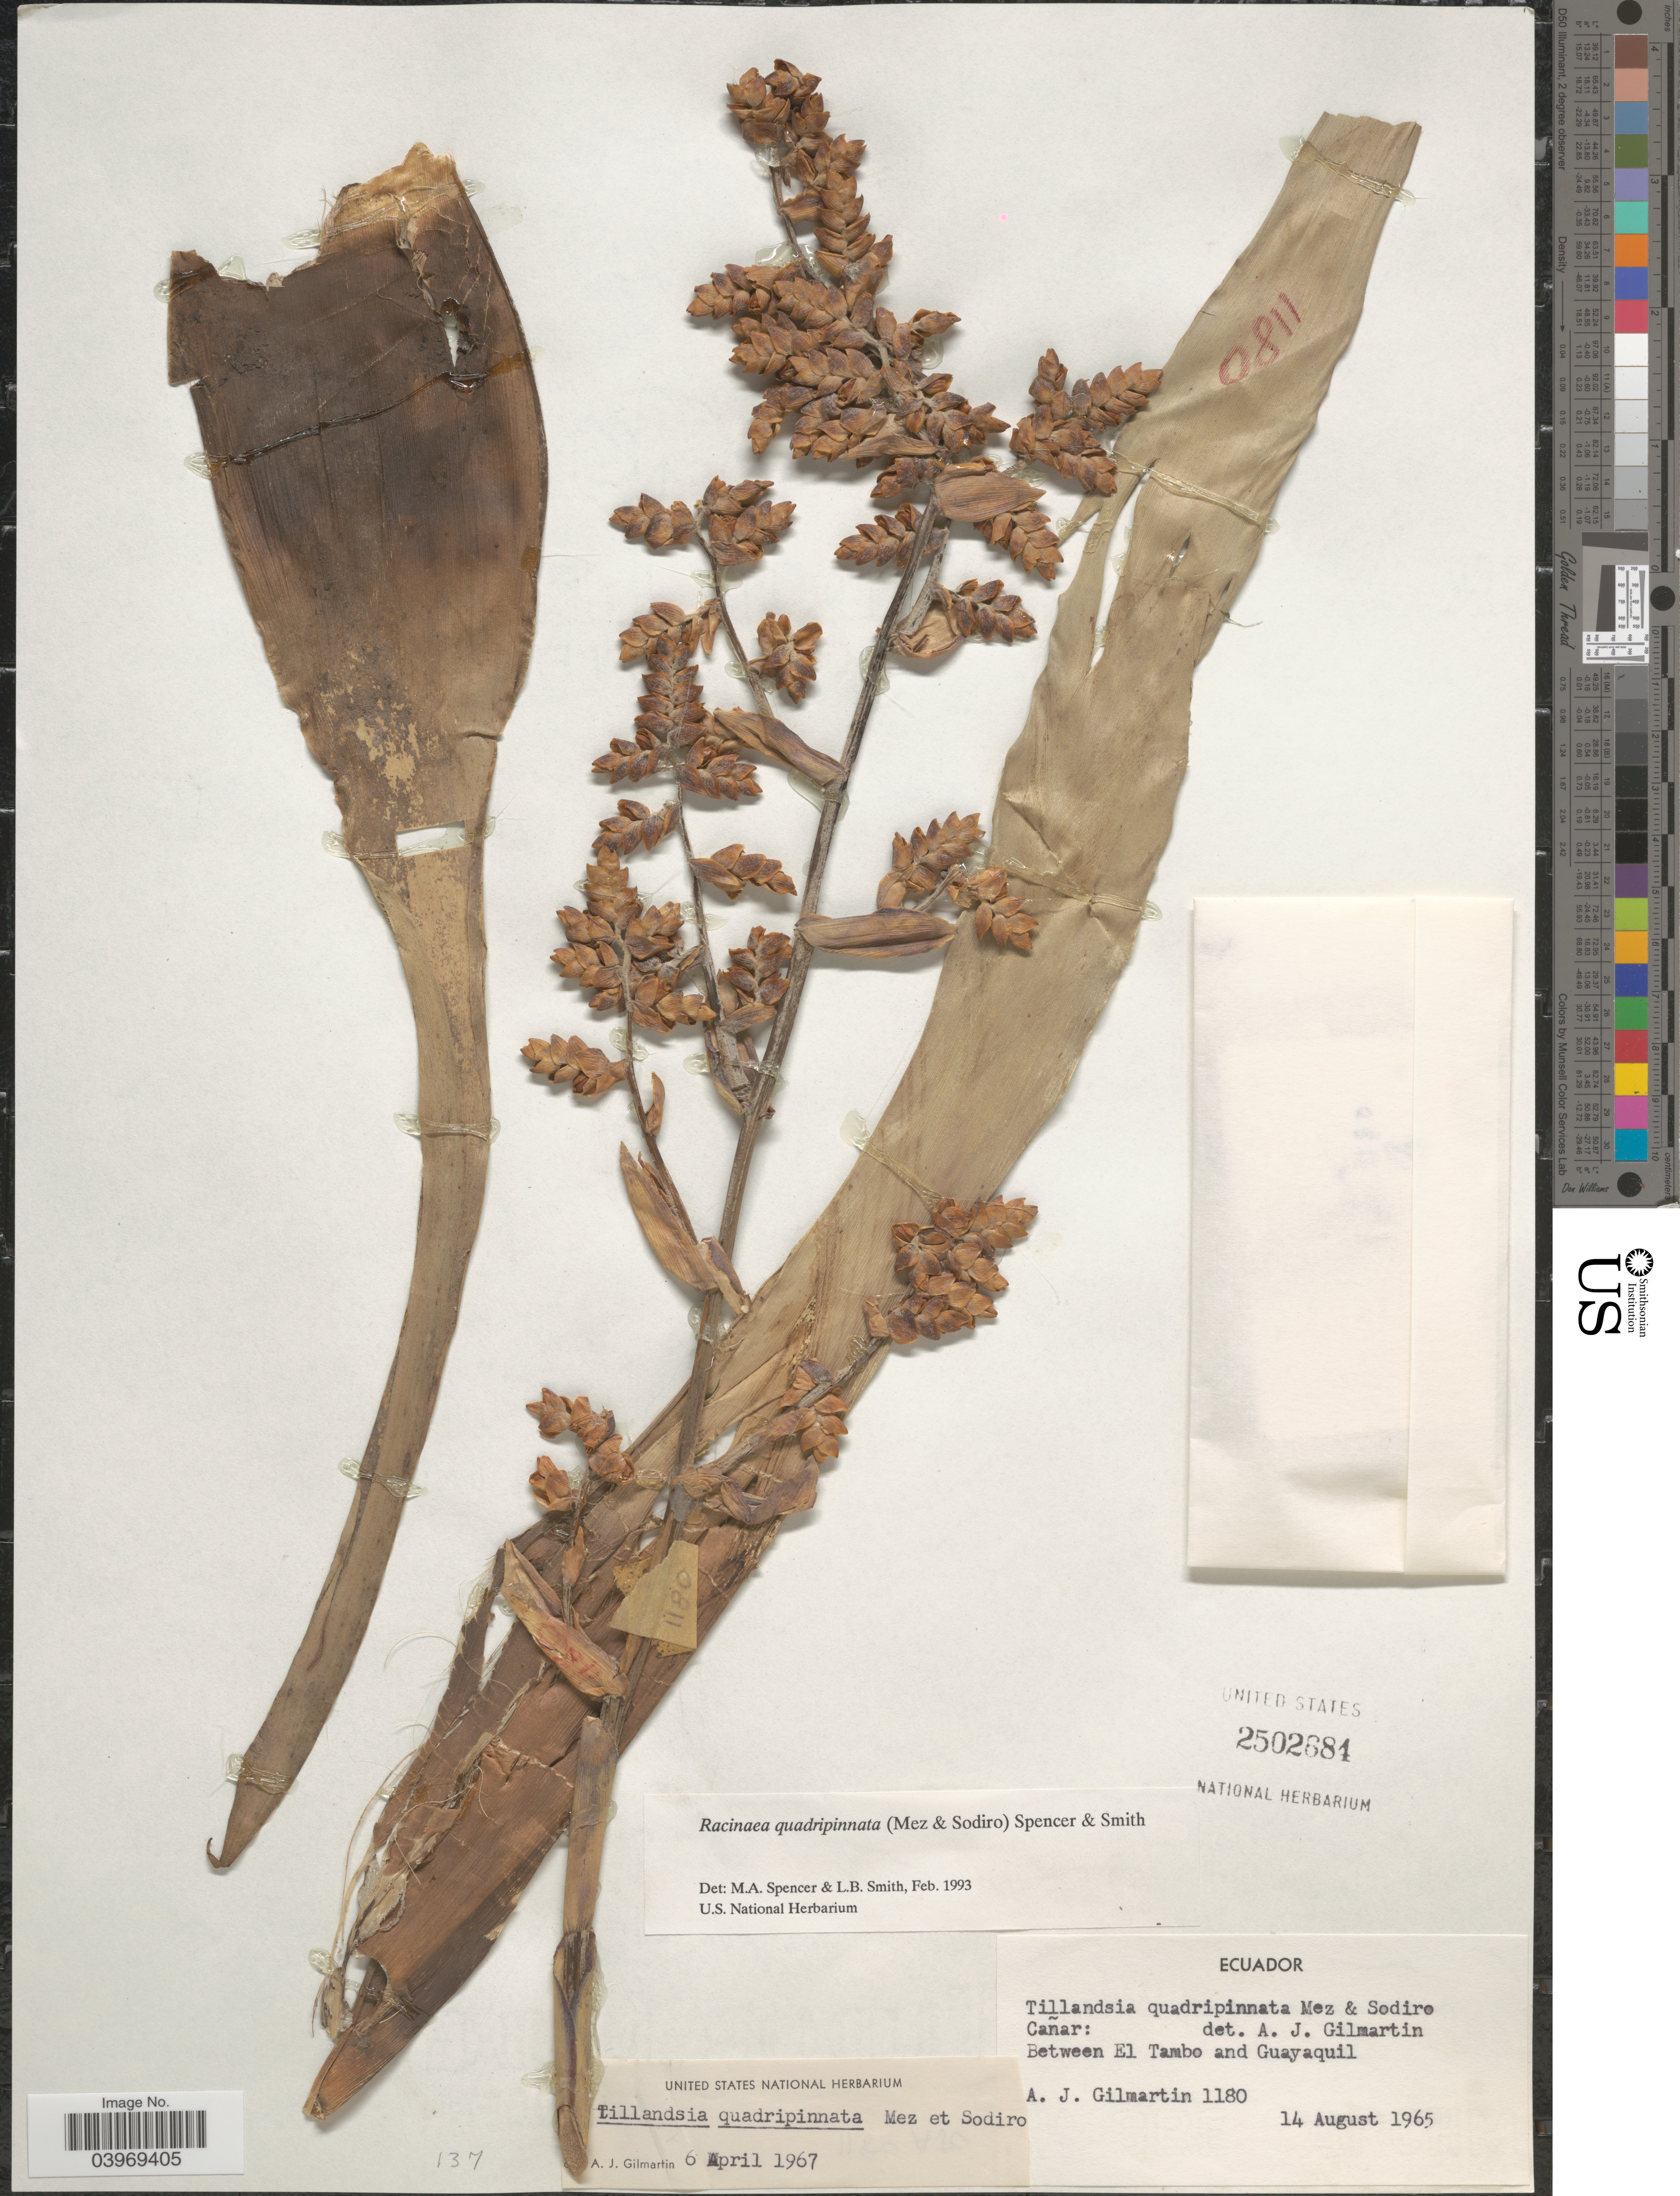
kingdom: Plantae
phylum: Tracheophyta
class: Liliopsida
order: Poales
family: Bromeliaceae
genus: Racinaea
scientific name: Racinaea quadripinnata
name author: (Mez & Sodiro) M.A. Spencer & L.B. Sm.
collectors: A. J. Gilmartin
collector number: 1180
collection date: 1965-08-14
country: Ecuador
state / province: Cañar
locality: Between El Tambo and Guayaquil.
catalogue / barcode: US 2502684